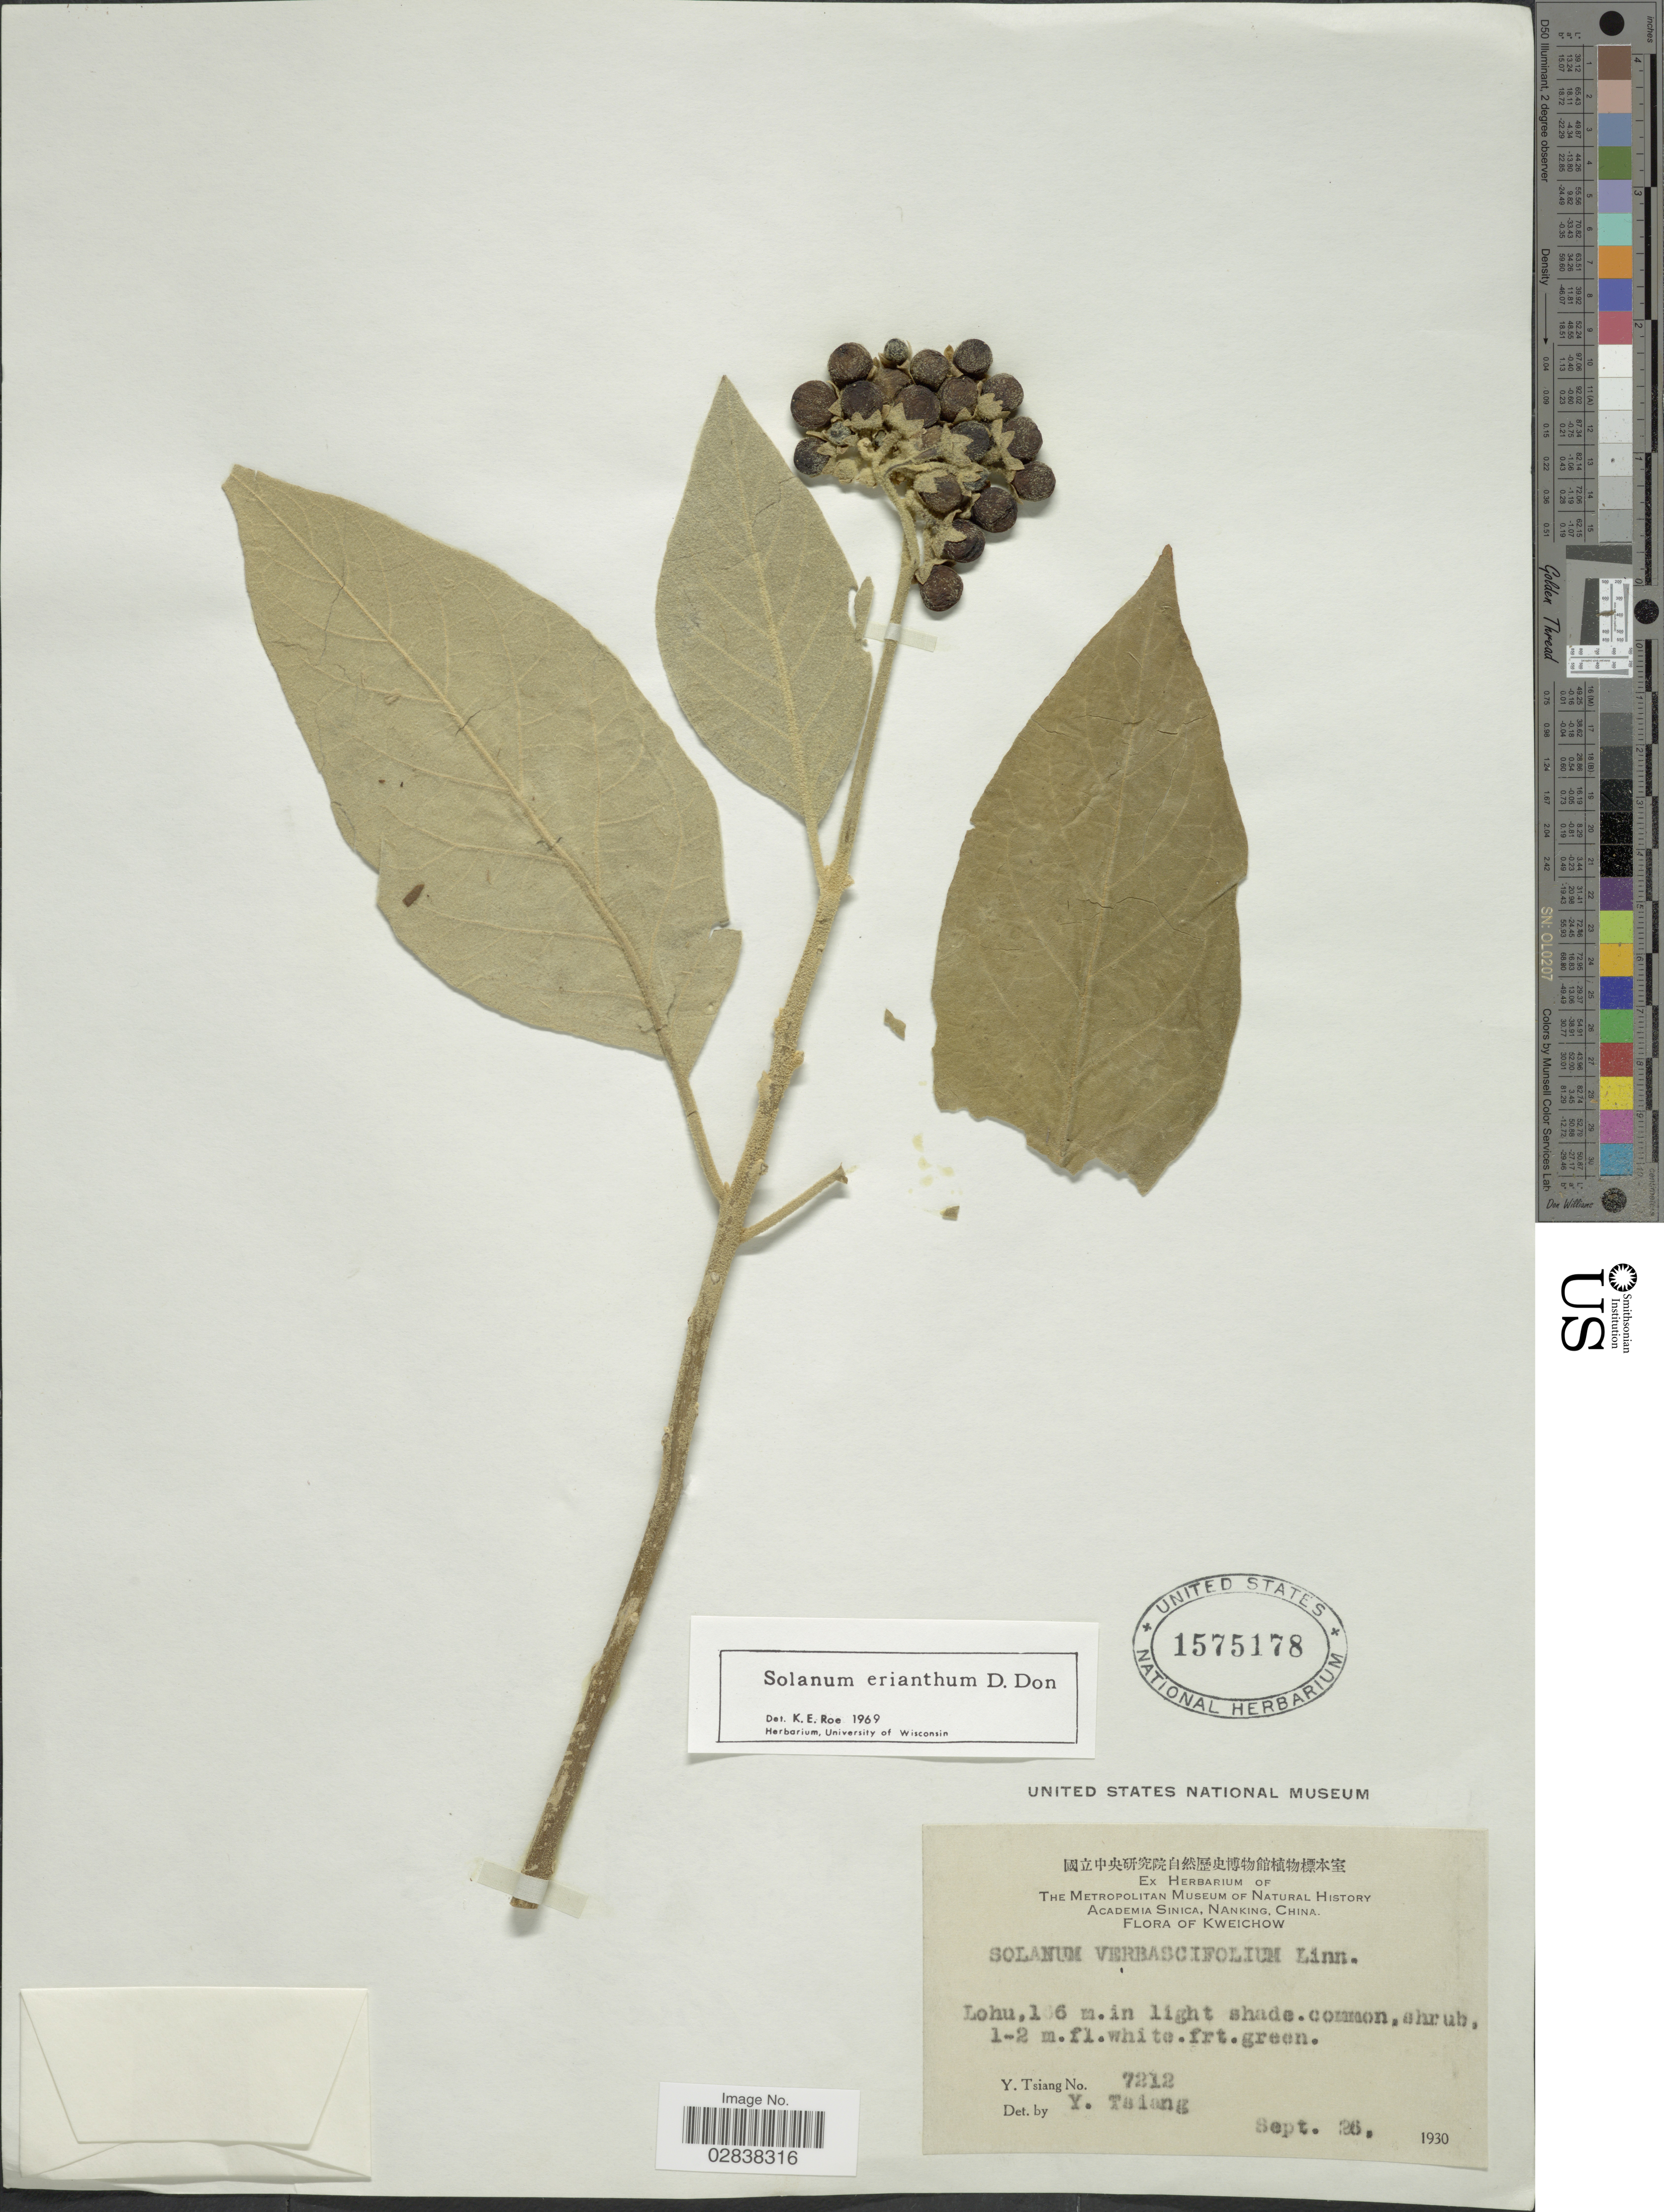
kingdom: Plantae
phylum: Tracheophyta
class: Magnoliopsida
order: Solanales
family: Solanaceae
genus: Solanum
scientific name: Solanum erianthum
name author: D. Don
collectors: Y. Tsiang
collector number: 7212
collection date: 1930-09-26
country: China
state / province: Guizhou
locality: Kweichow, Lohu.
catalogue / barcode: US 1575178